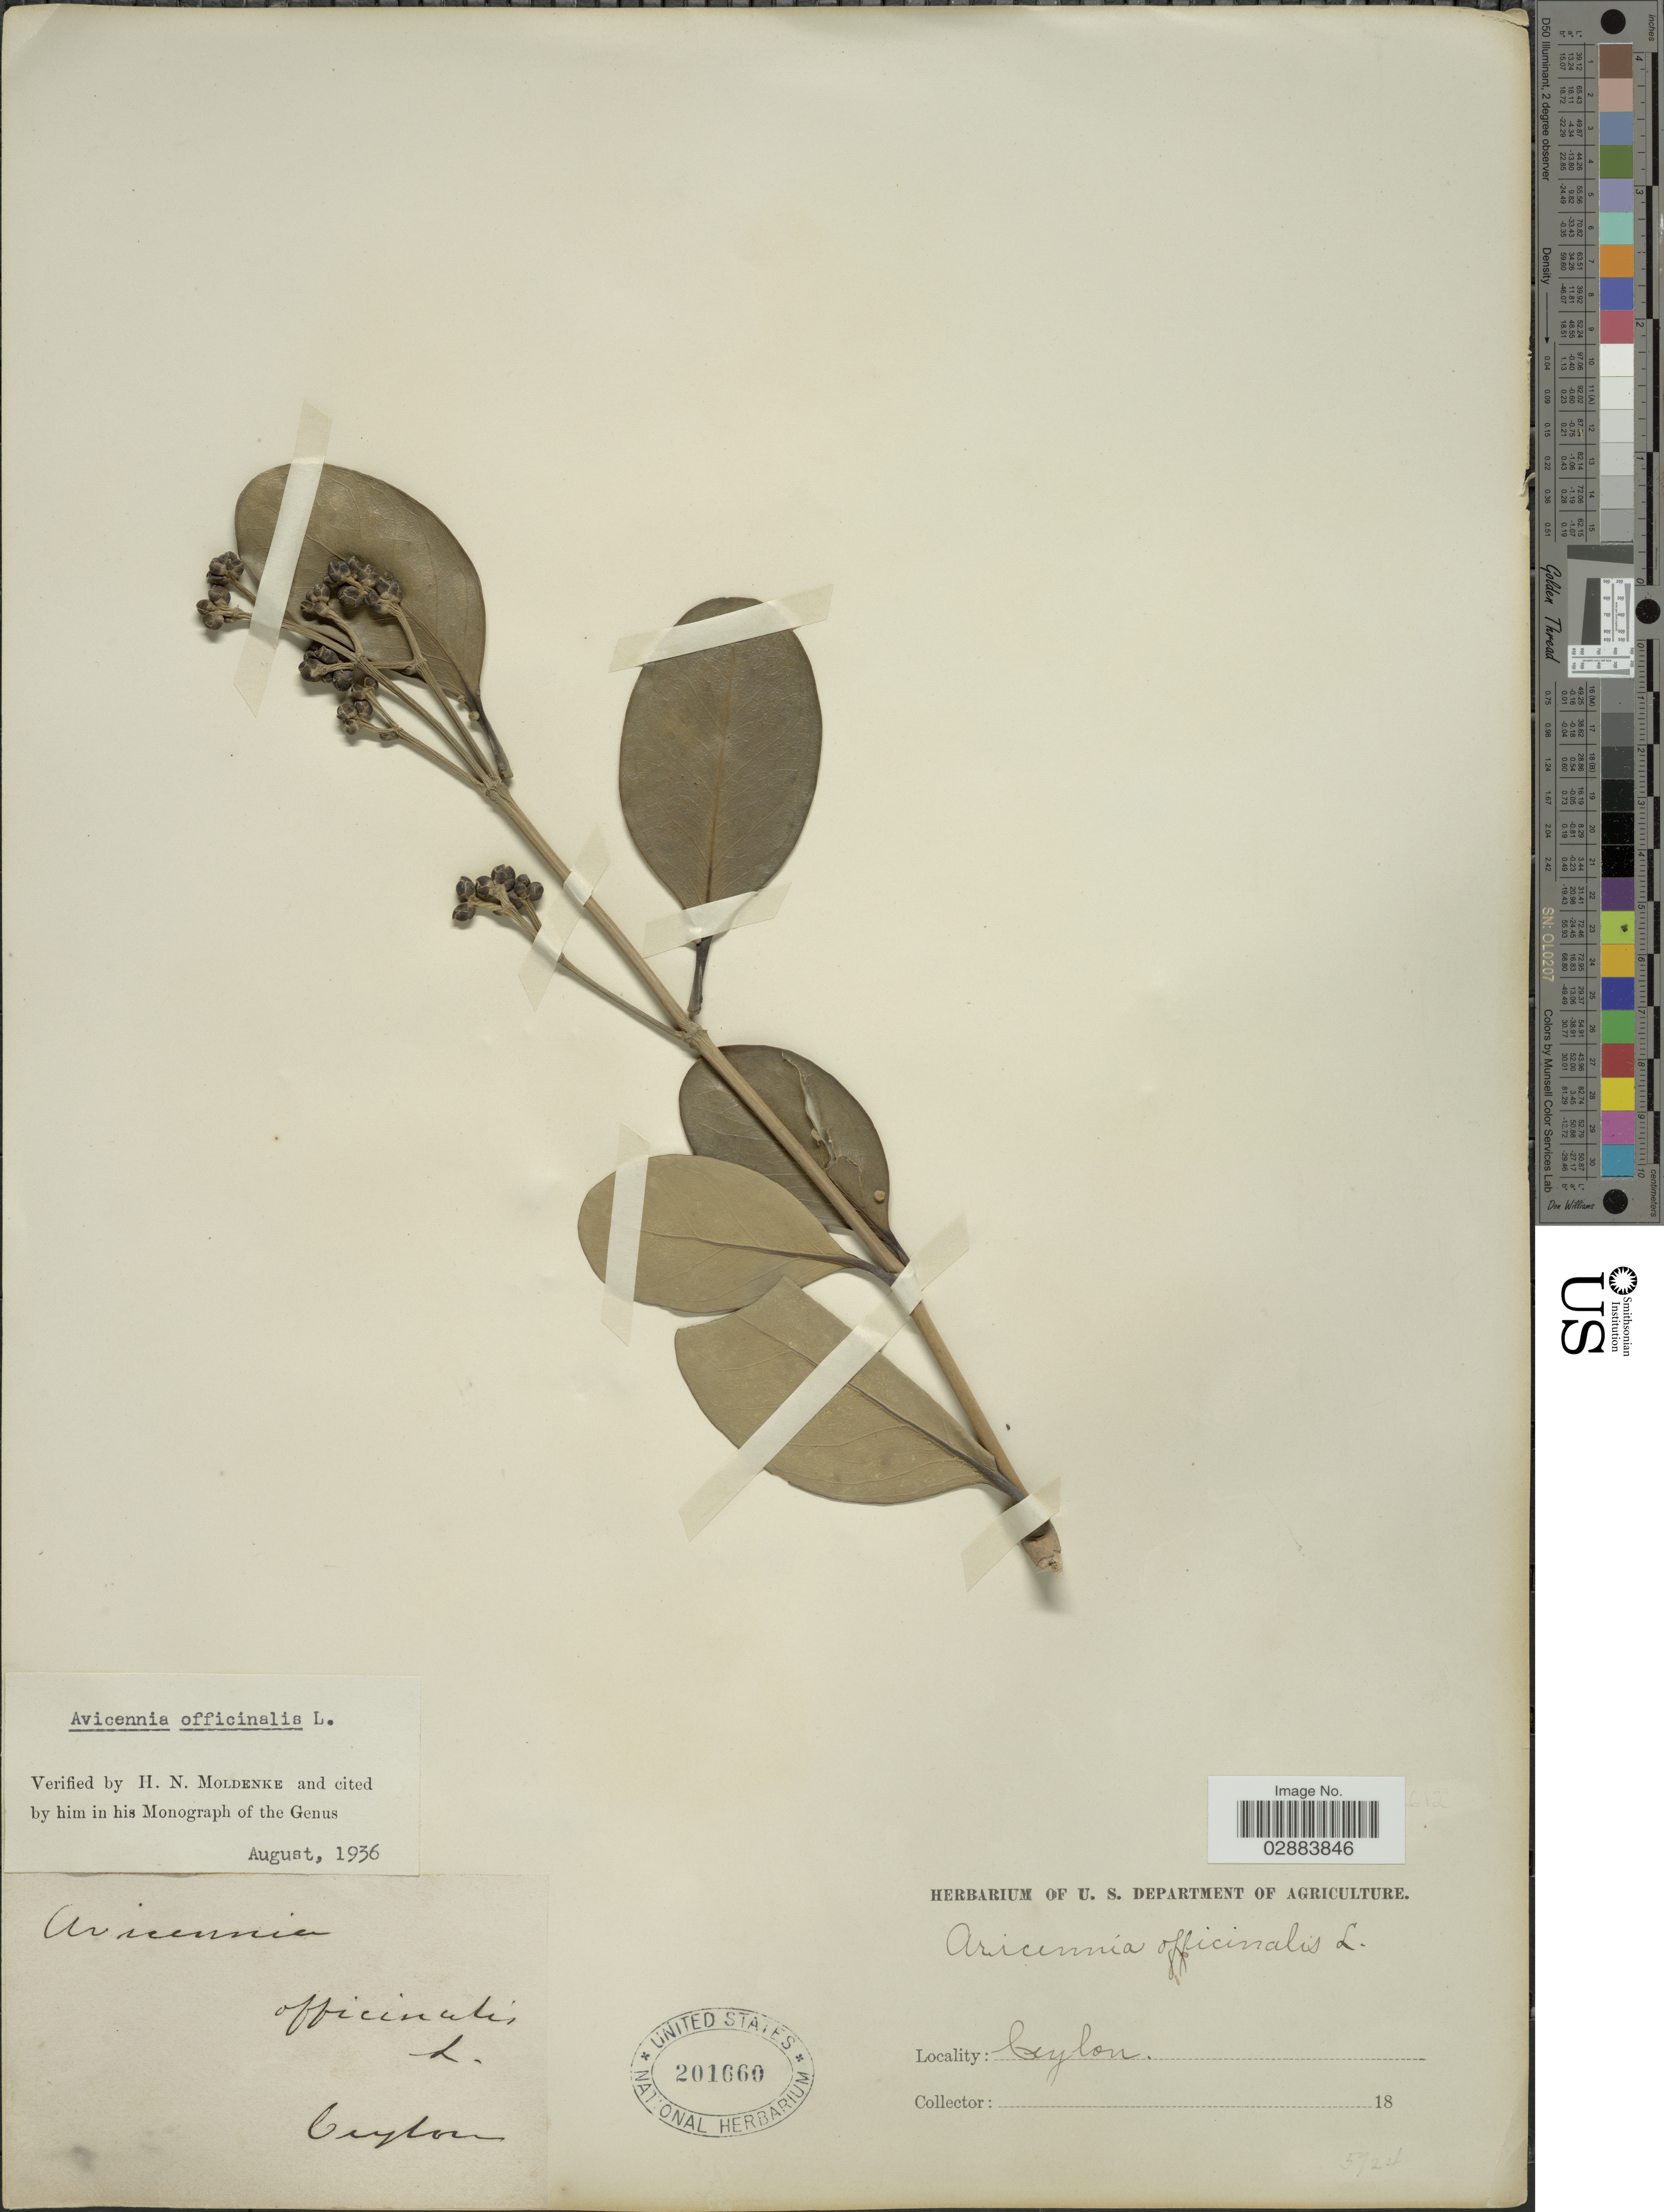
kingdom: Plantae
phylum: Tracheophyta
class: Magnoliopsida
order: Lamiales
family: Acanthaceae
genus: Avicennia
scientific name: Avicennia officinalis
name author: L.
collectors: ex herb. U. S. Department of Agriculture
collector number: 5724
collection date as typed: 18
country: Sri Lanka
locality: Ceylon.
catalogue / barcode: US 201660